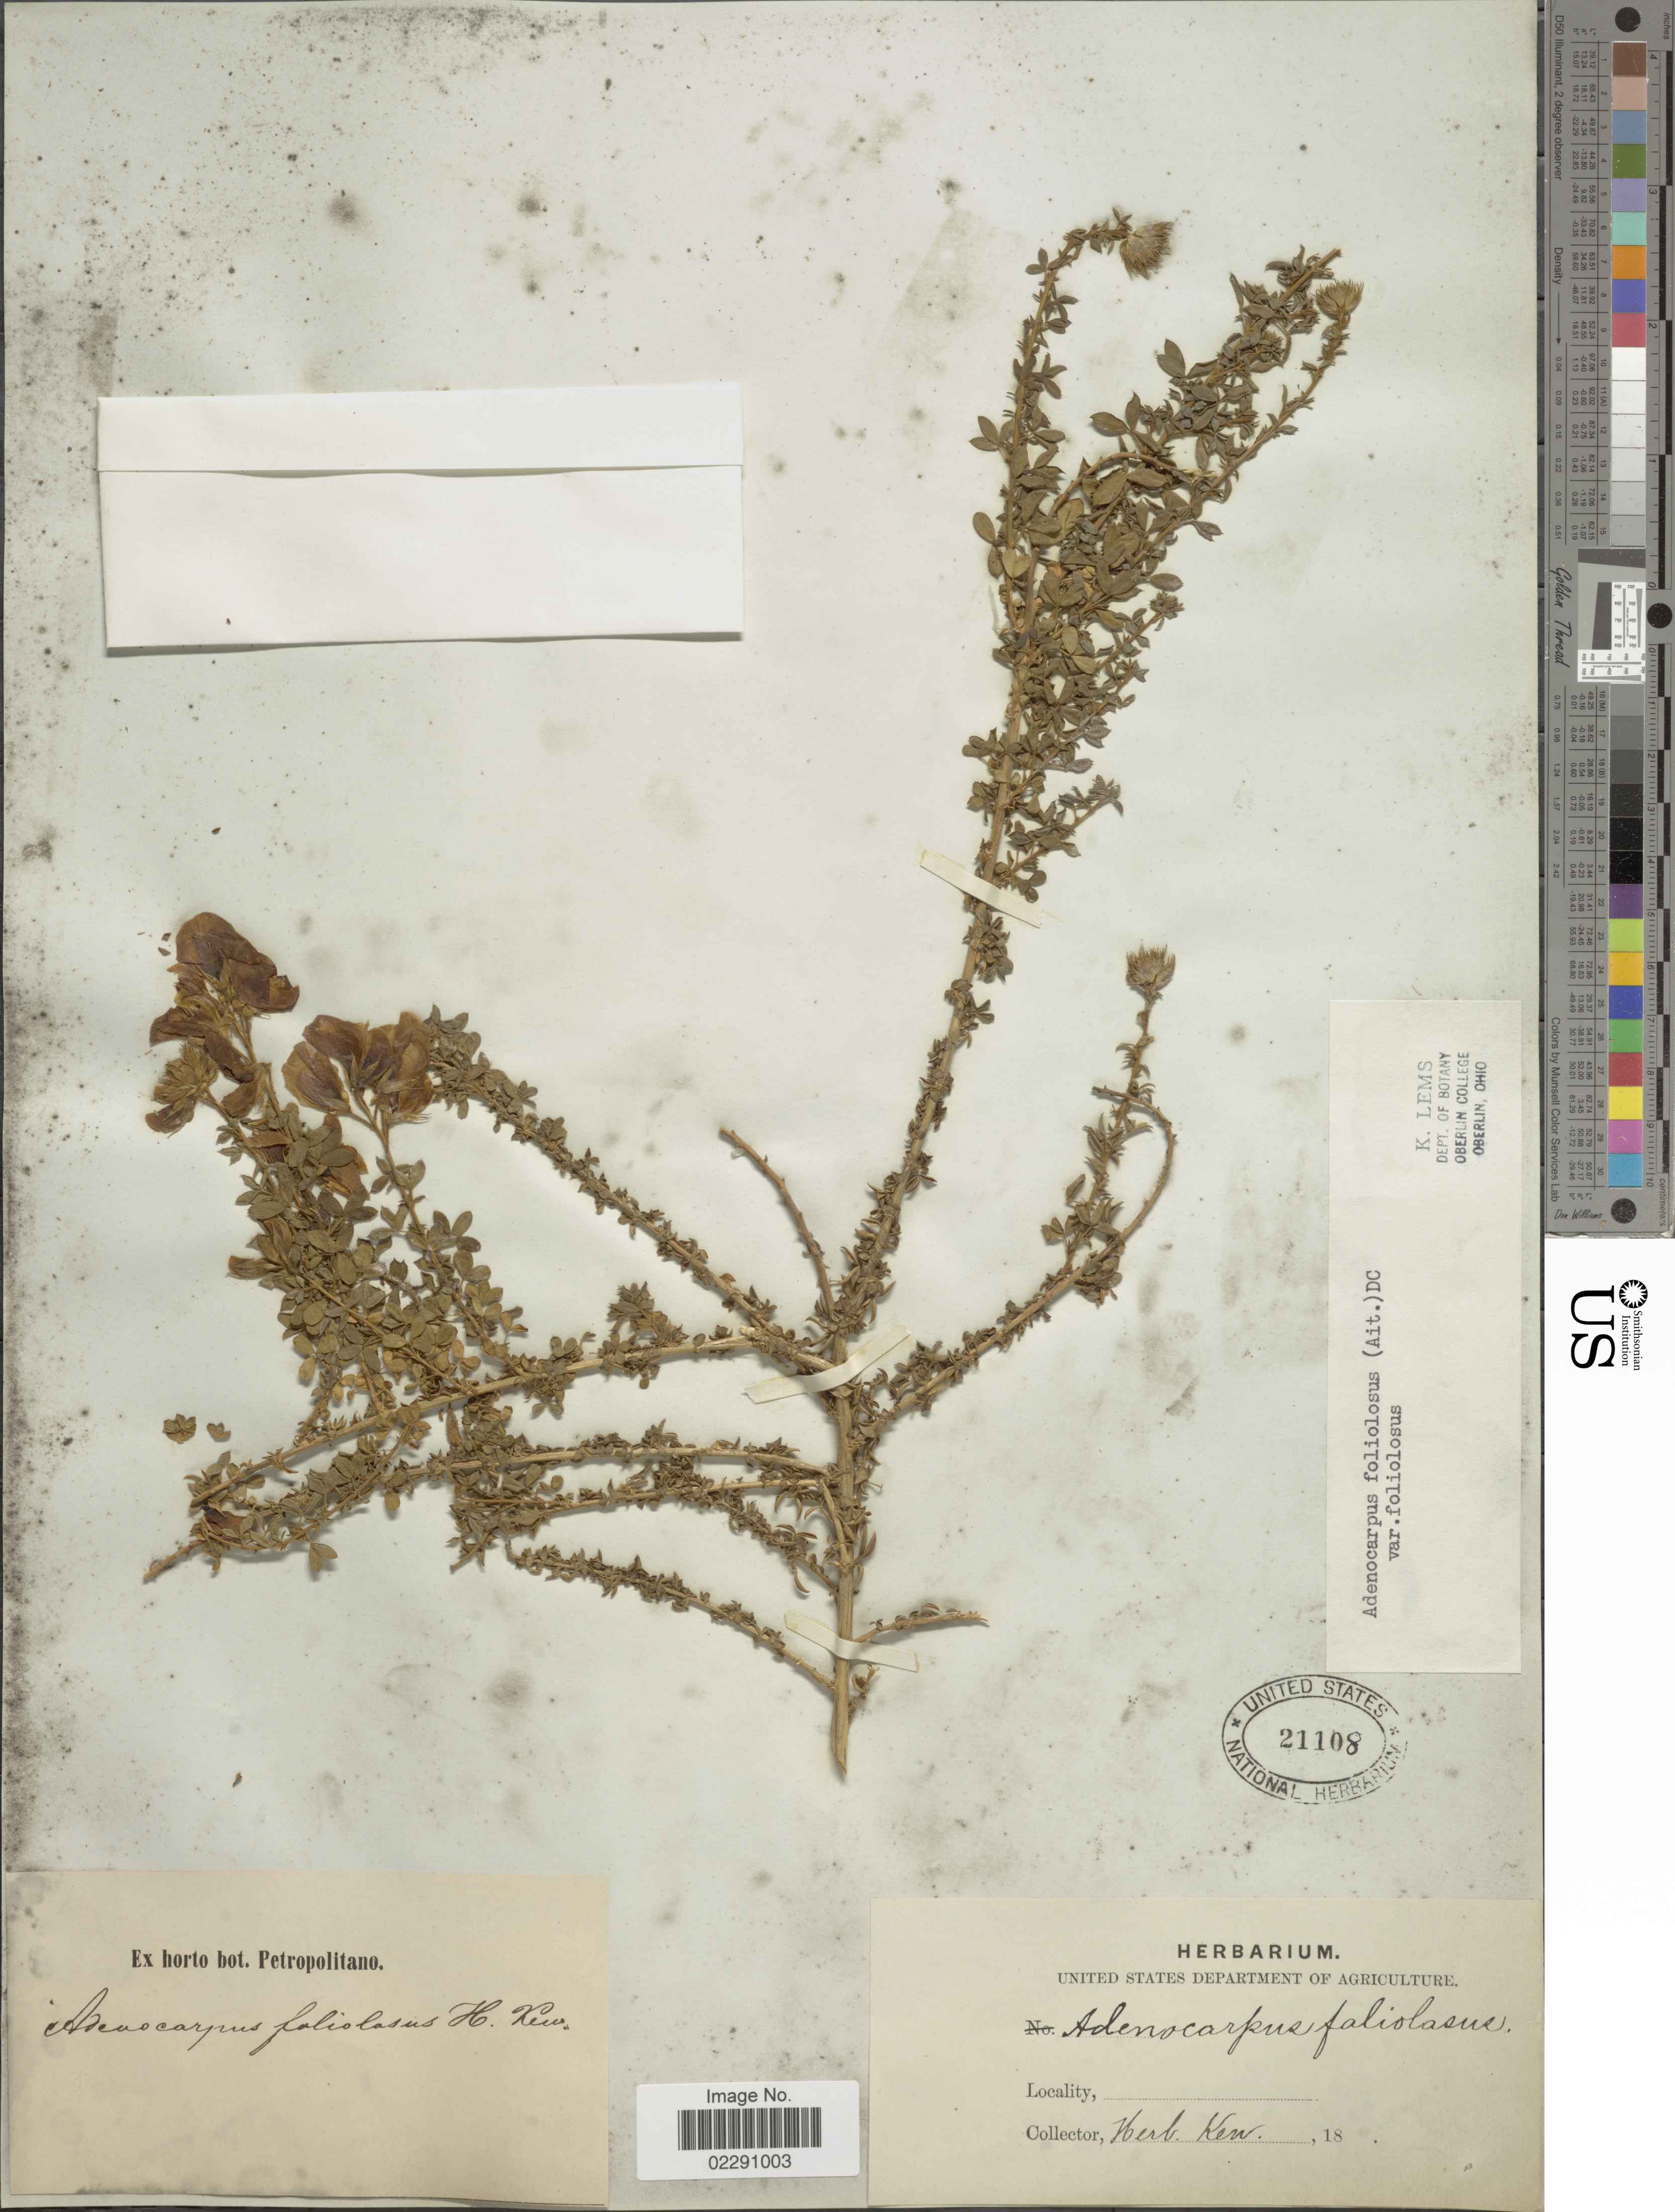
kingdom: Plantae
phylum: Tracheophyta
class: Magnoliopsida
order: Fabales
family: Fabaceae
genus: Adenocarpus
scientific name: Adenocarpus foliolosus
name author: DC.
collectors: ex Herb. Kew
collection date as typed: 18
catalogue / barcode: US 21108